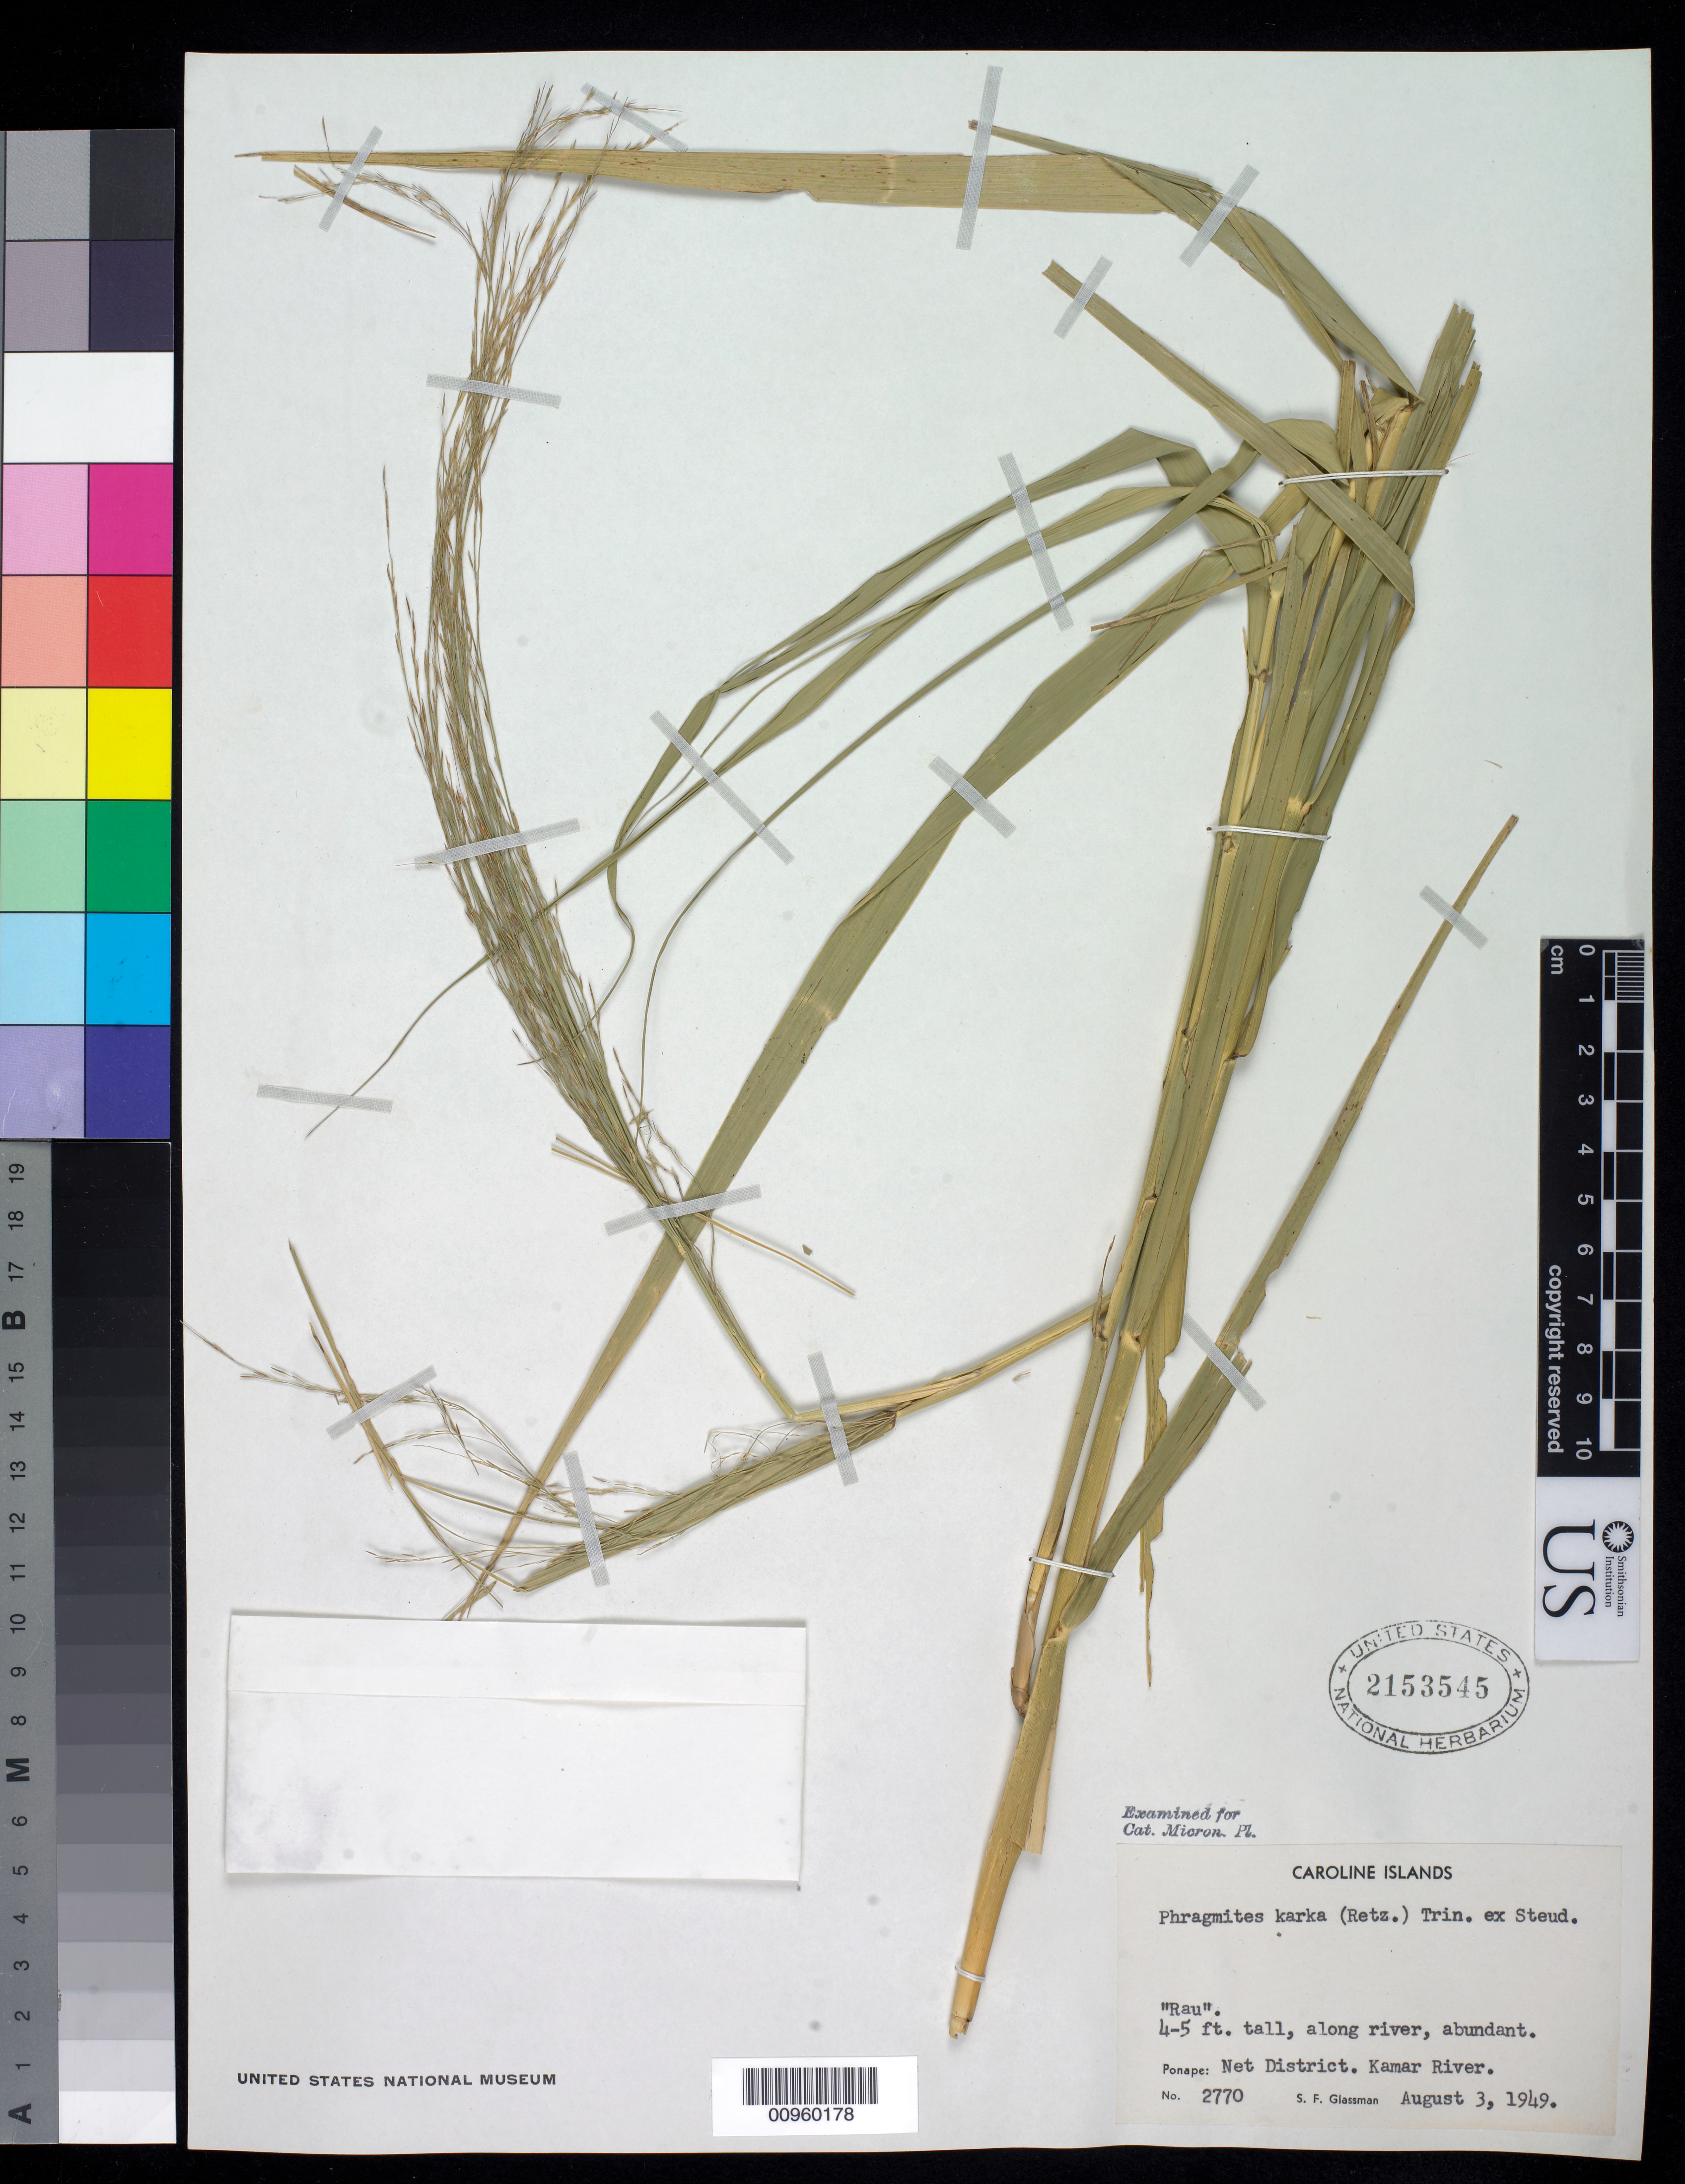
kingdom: Plantae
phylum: Tracheophyta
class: Liliopsida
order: Poales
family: Poaceae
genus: Phragmites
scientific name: Phragmites karka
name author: (Retz.) Trin. ex Steud.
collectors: S. F. Glassman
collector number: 2770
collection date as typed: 30 Aug 1949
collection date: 1949-08-30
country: Kiribati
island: Caroline Atoll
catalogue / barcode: US 2153545